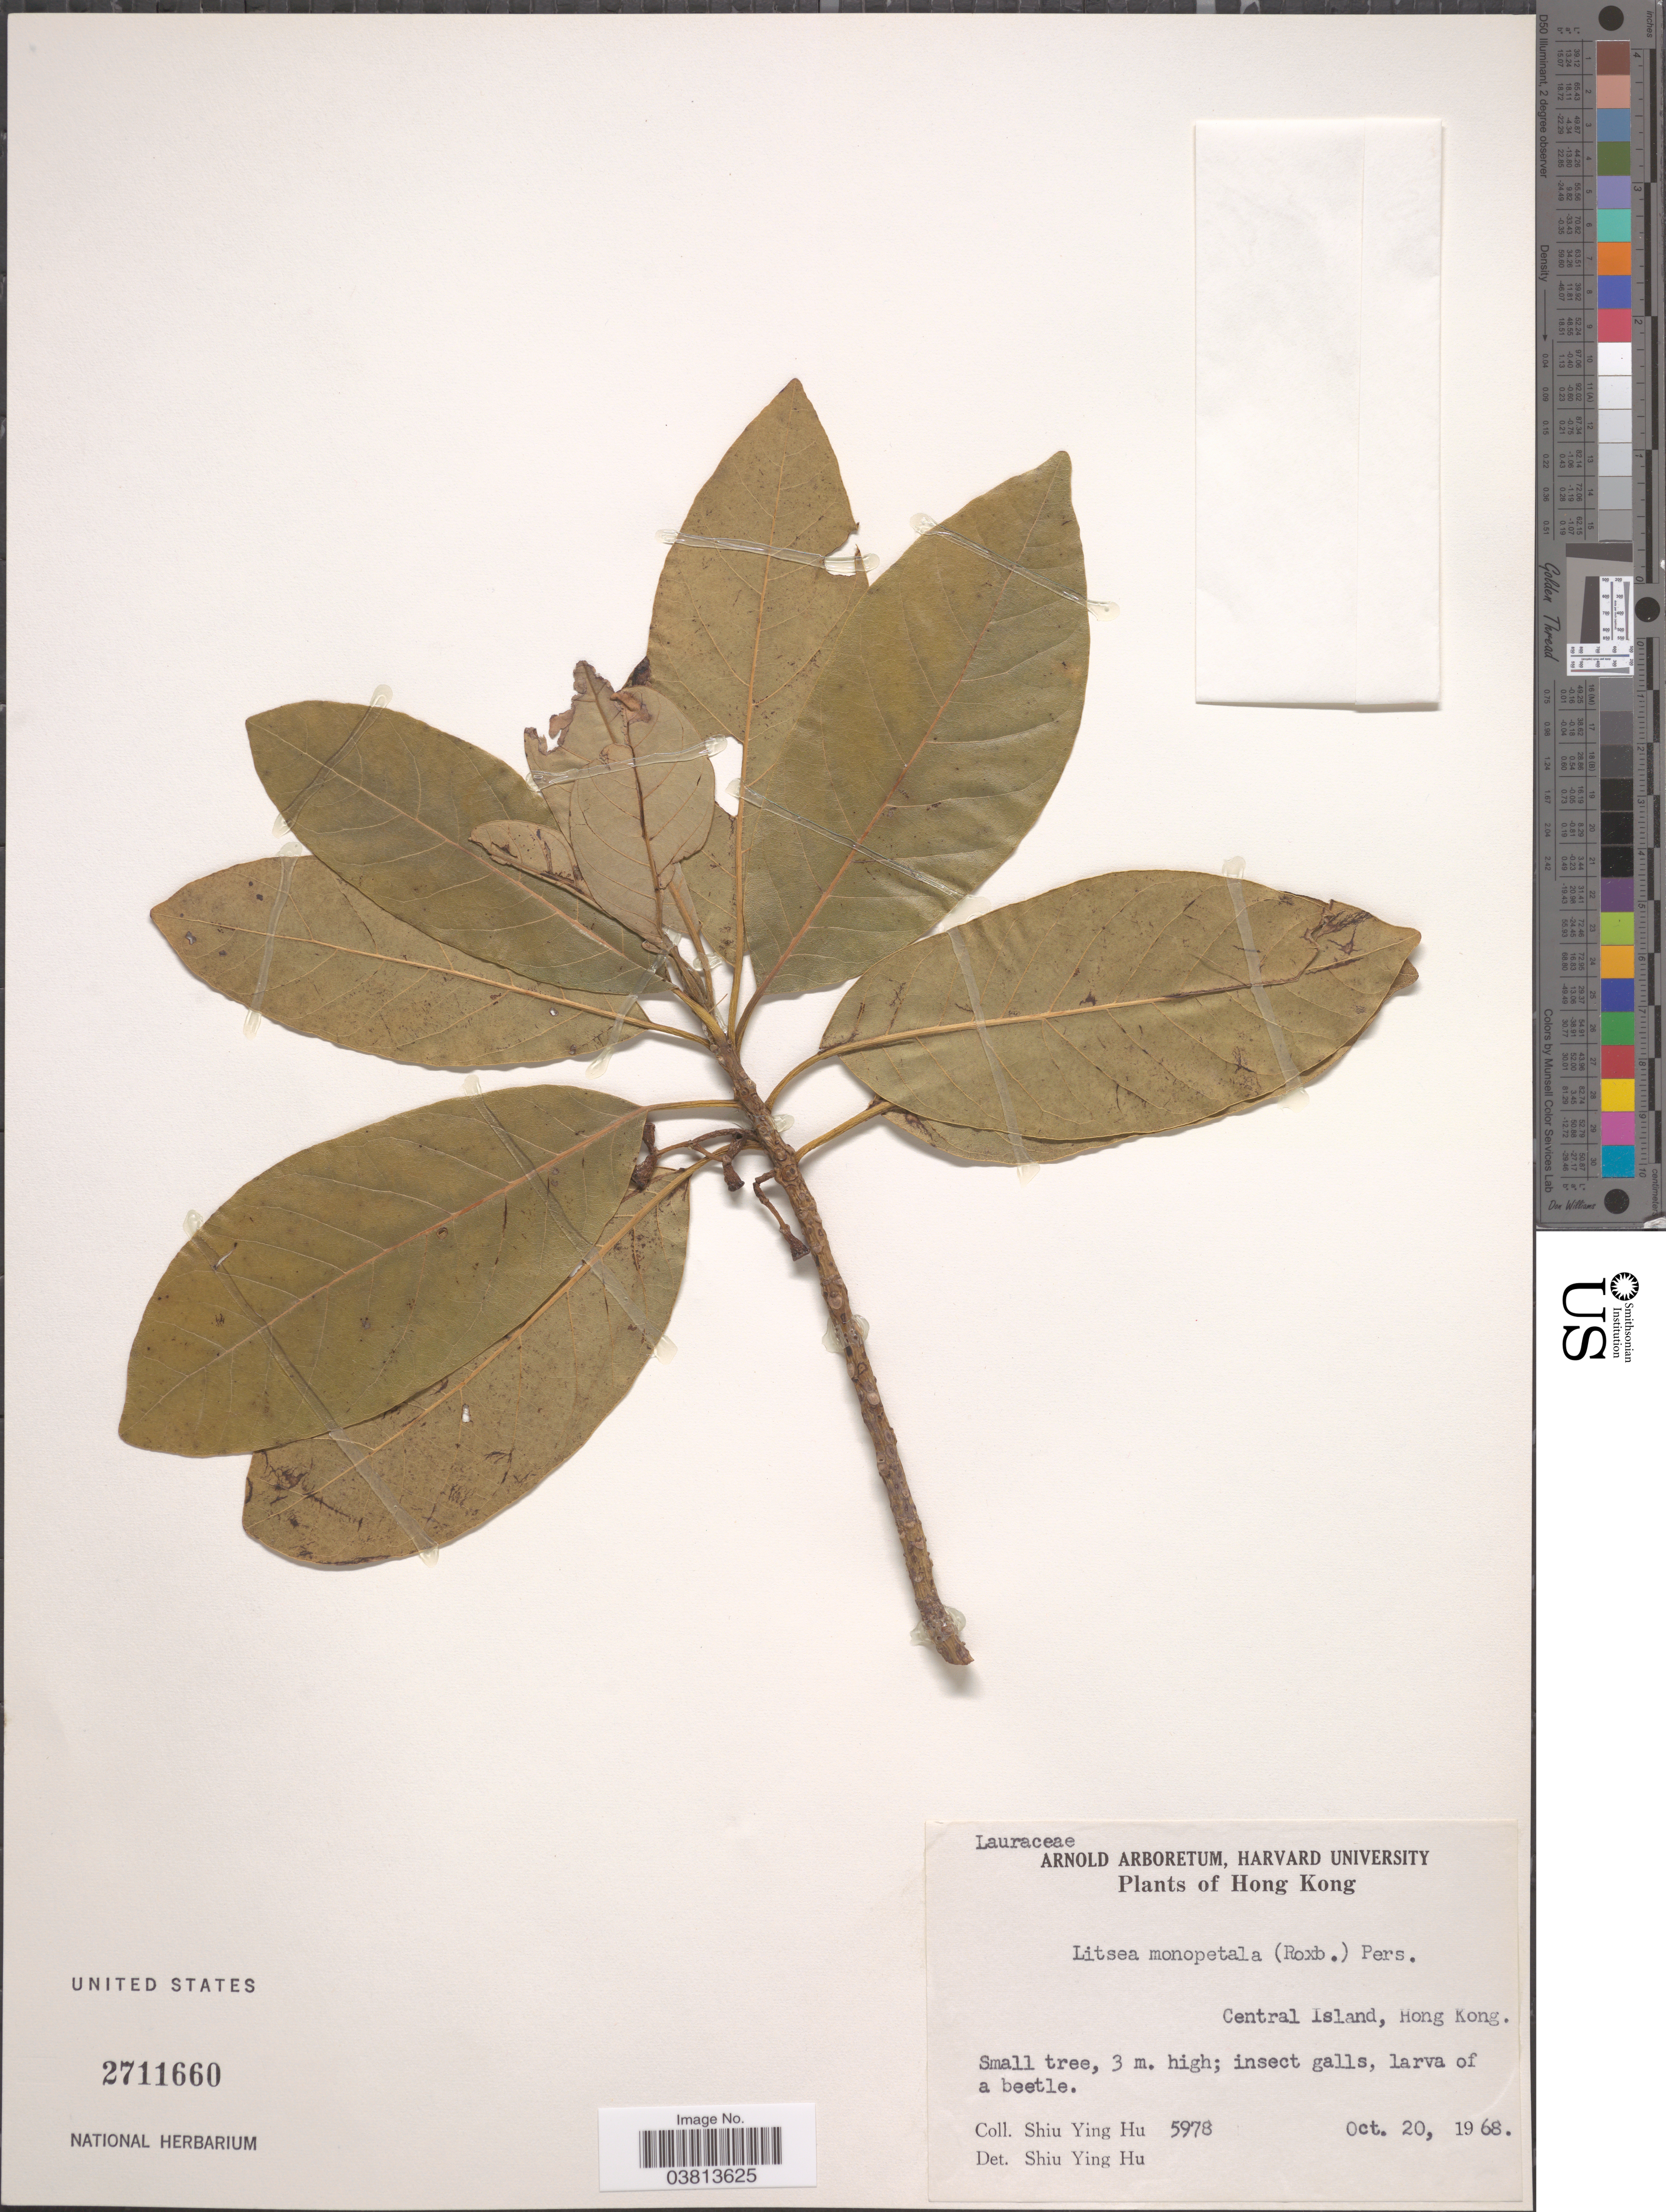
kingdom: Plantae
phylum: Tracheophyta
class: Magnoliopsida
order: Laurales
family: Lauraceae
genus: Litsea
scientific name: Litsea monopetala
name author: (Roxb.) Pers.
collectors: S. Y. Hu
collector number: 5978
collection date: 1968-10-20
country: China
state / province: Hong Kong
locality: Central Island.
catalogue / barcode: US 2711660